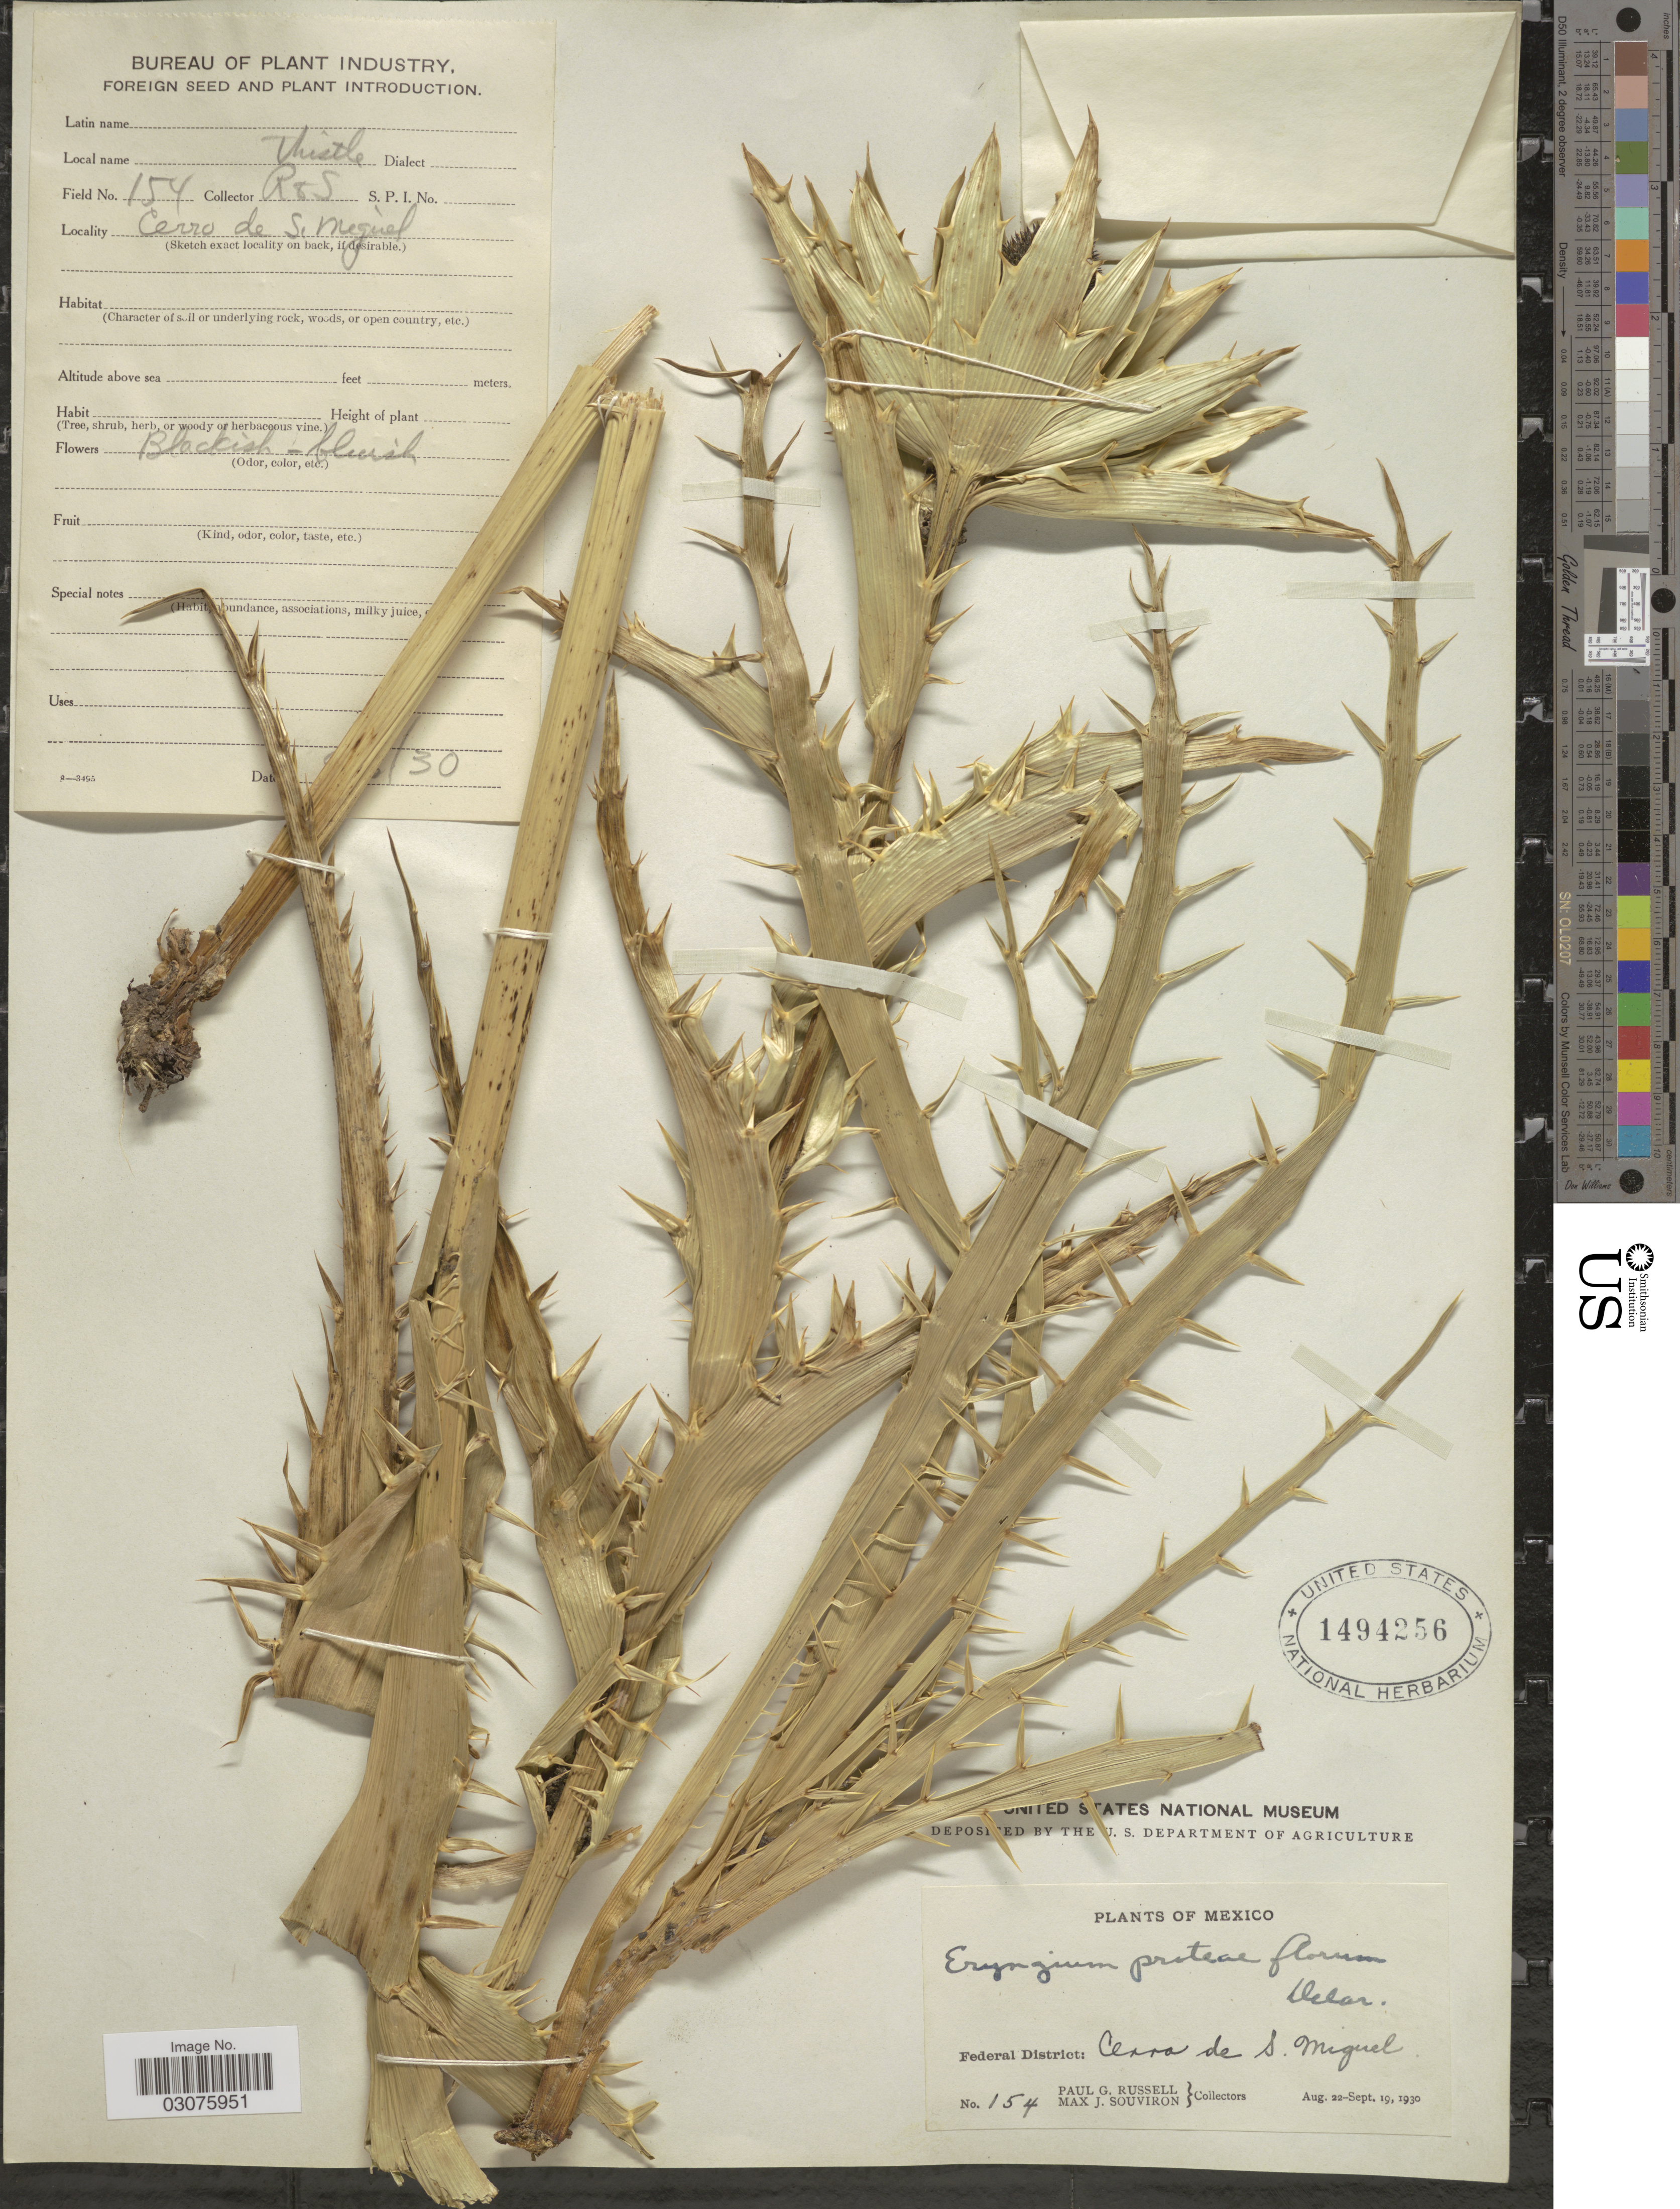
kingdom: Plantae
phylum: Tracheophyta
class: Magnoliopsida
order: Apiales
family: Apiaceae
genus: Eryngium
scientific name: Eryngium proteiflorum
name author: F. Delaroche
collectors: P. G. Russell & M. J. Souviron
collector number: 154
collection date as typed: ! / 1930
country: Mexico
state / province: Distrito Federal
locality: Cerra de S. Miguel.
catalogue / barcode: US 1494256